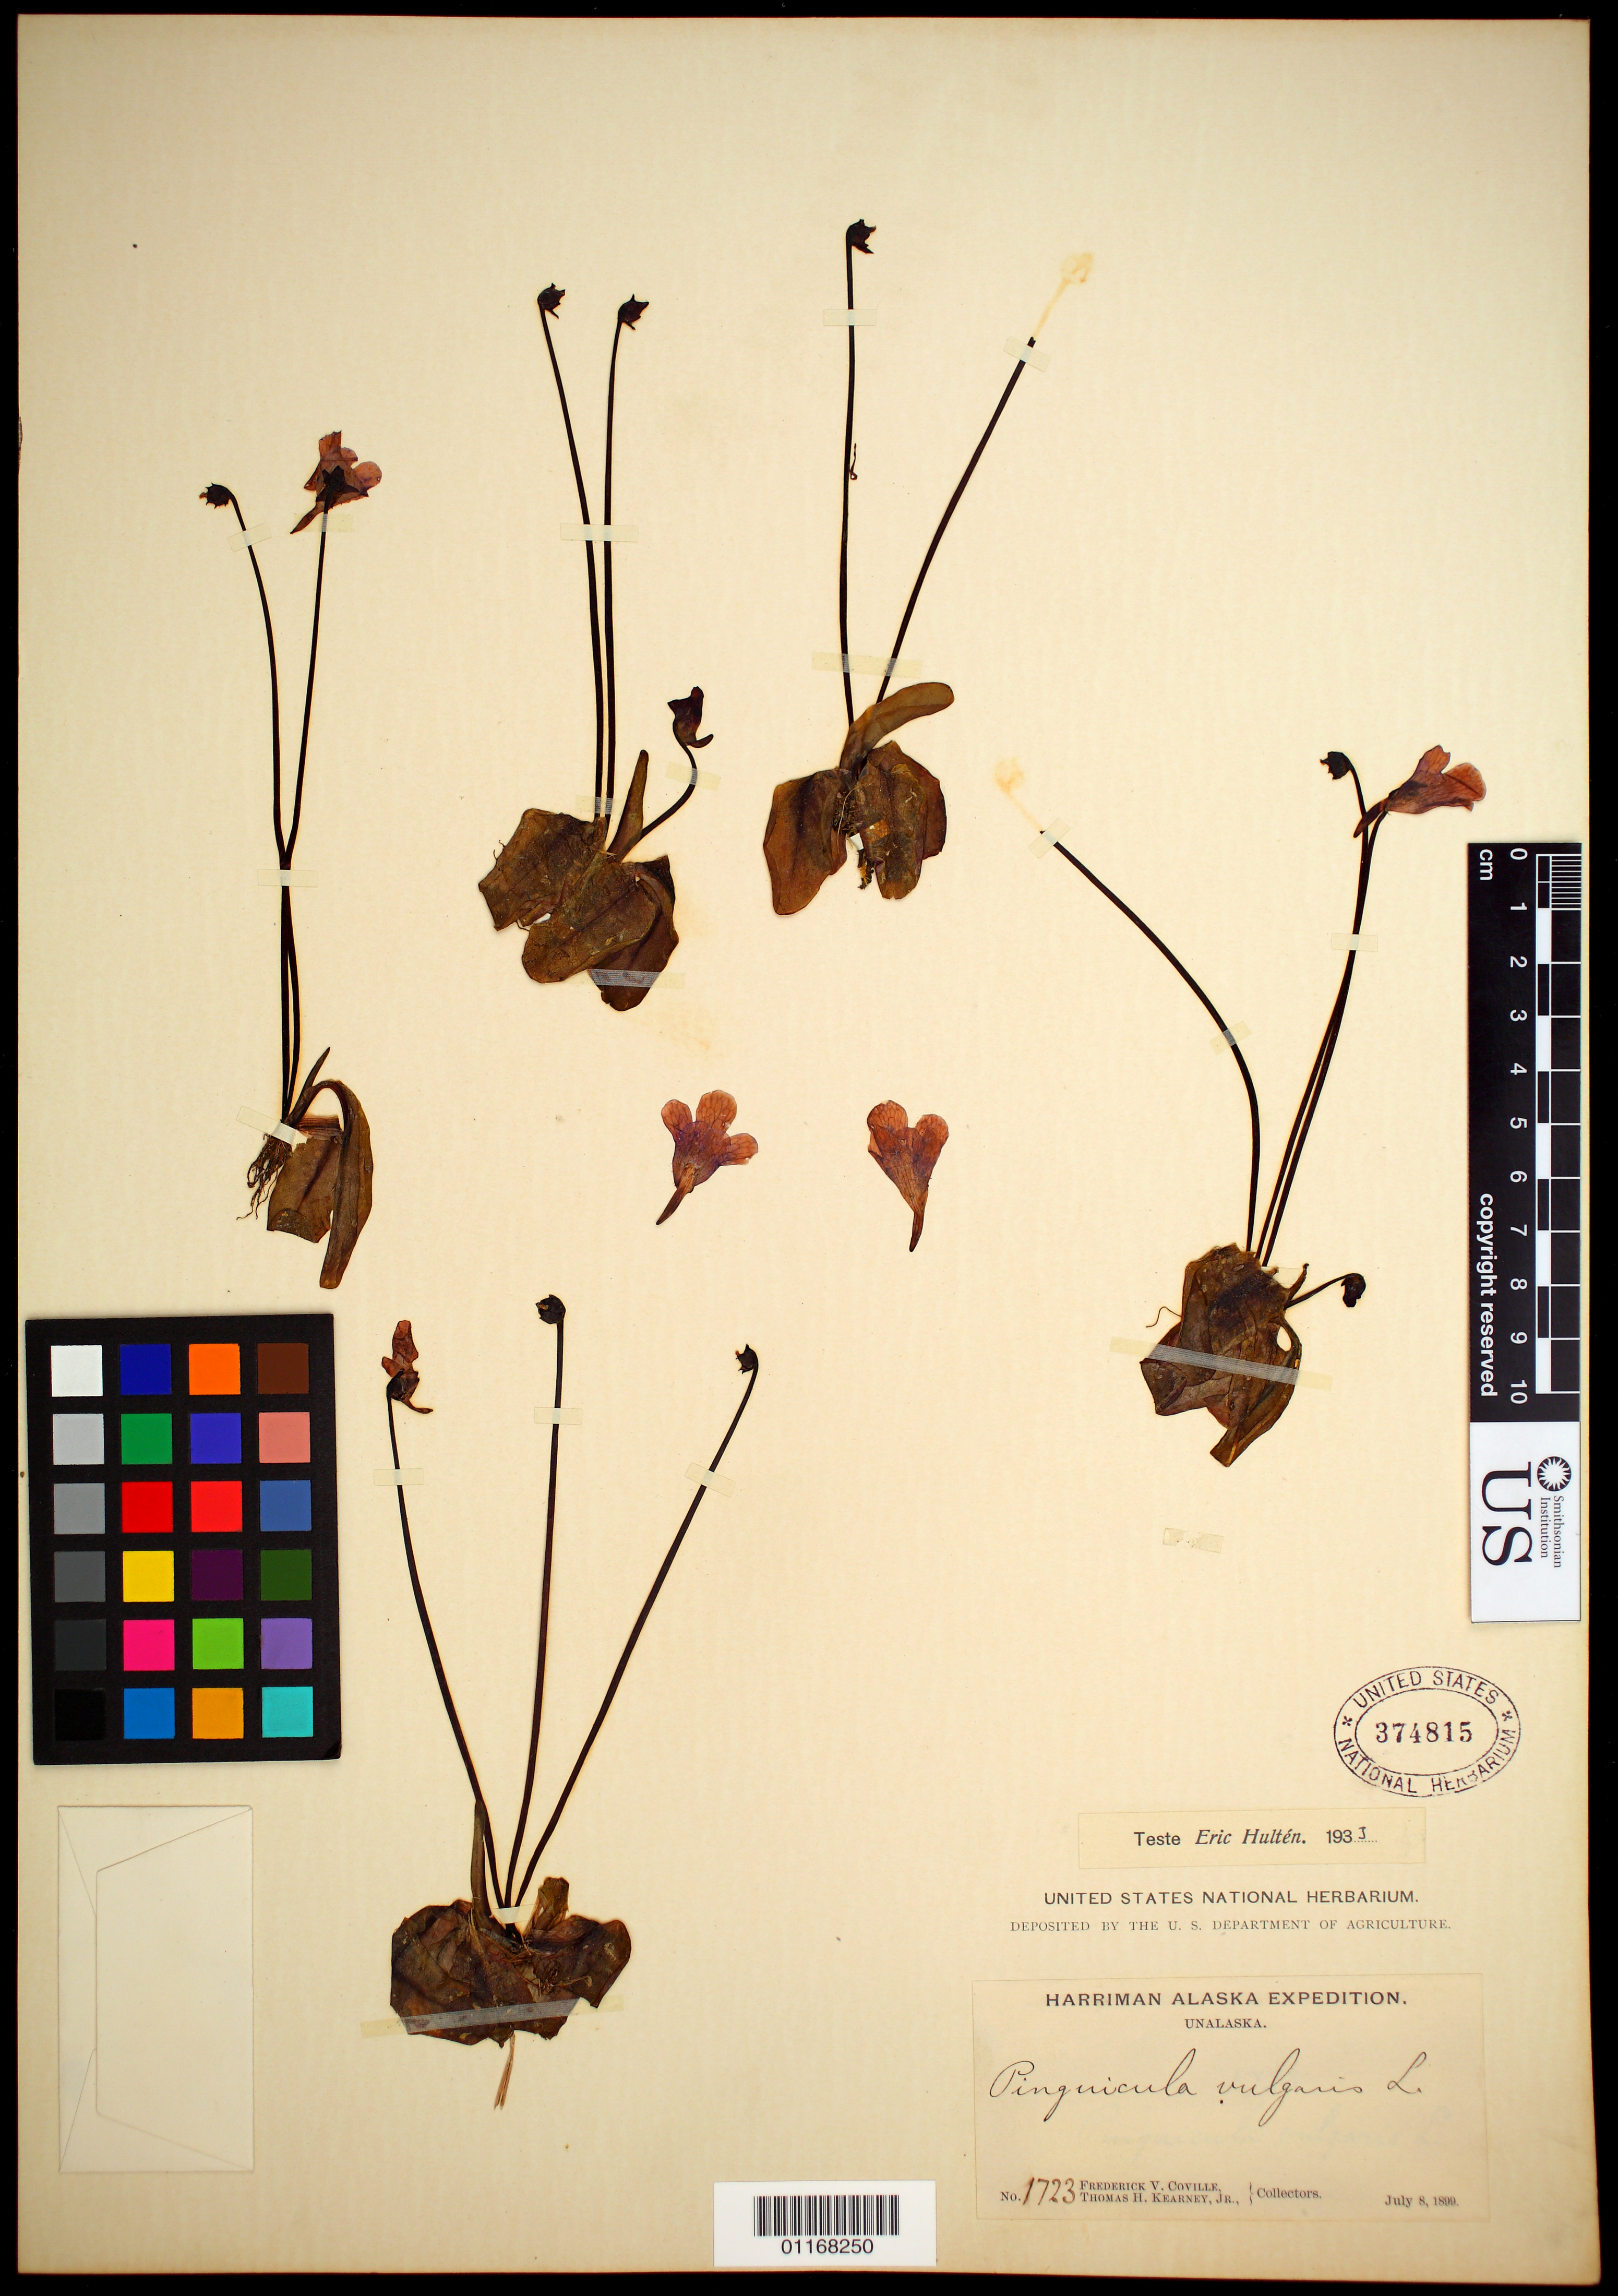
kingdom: Plantae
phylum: Tracheophyta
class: Magnoliopsida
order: Lamiales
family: Lentibulariaceae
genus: Pinguicula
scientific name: Pinguicula vulgaris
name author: L.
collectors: F. V. Coville & T. H. Kearney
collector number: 1723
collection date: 1899-07-08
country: United States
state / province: Alaska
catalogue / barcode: US 374815